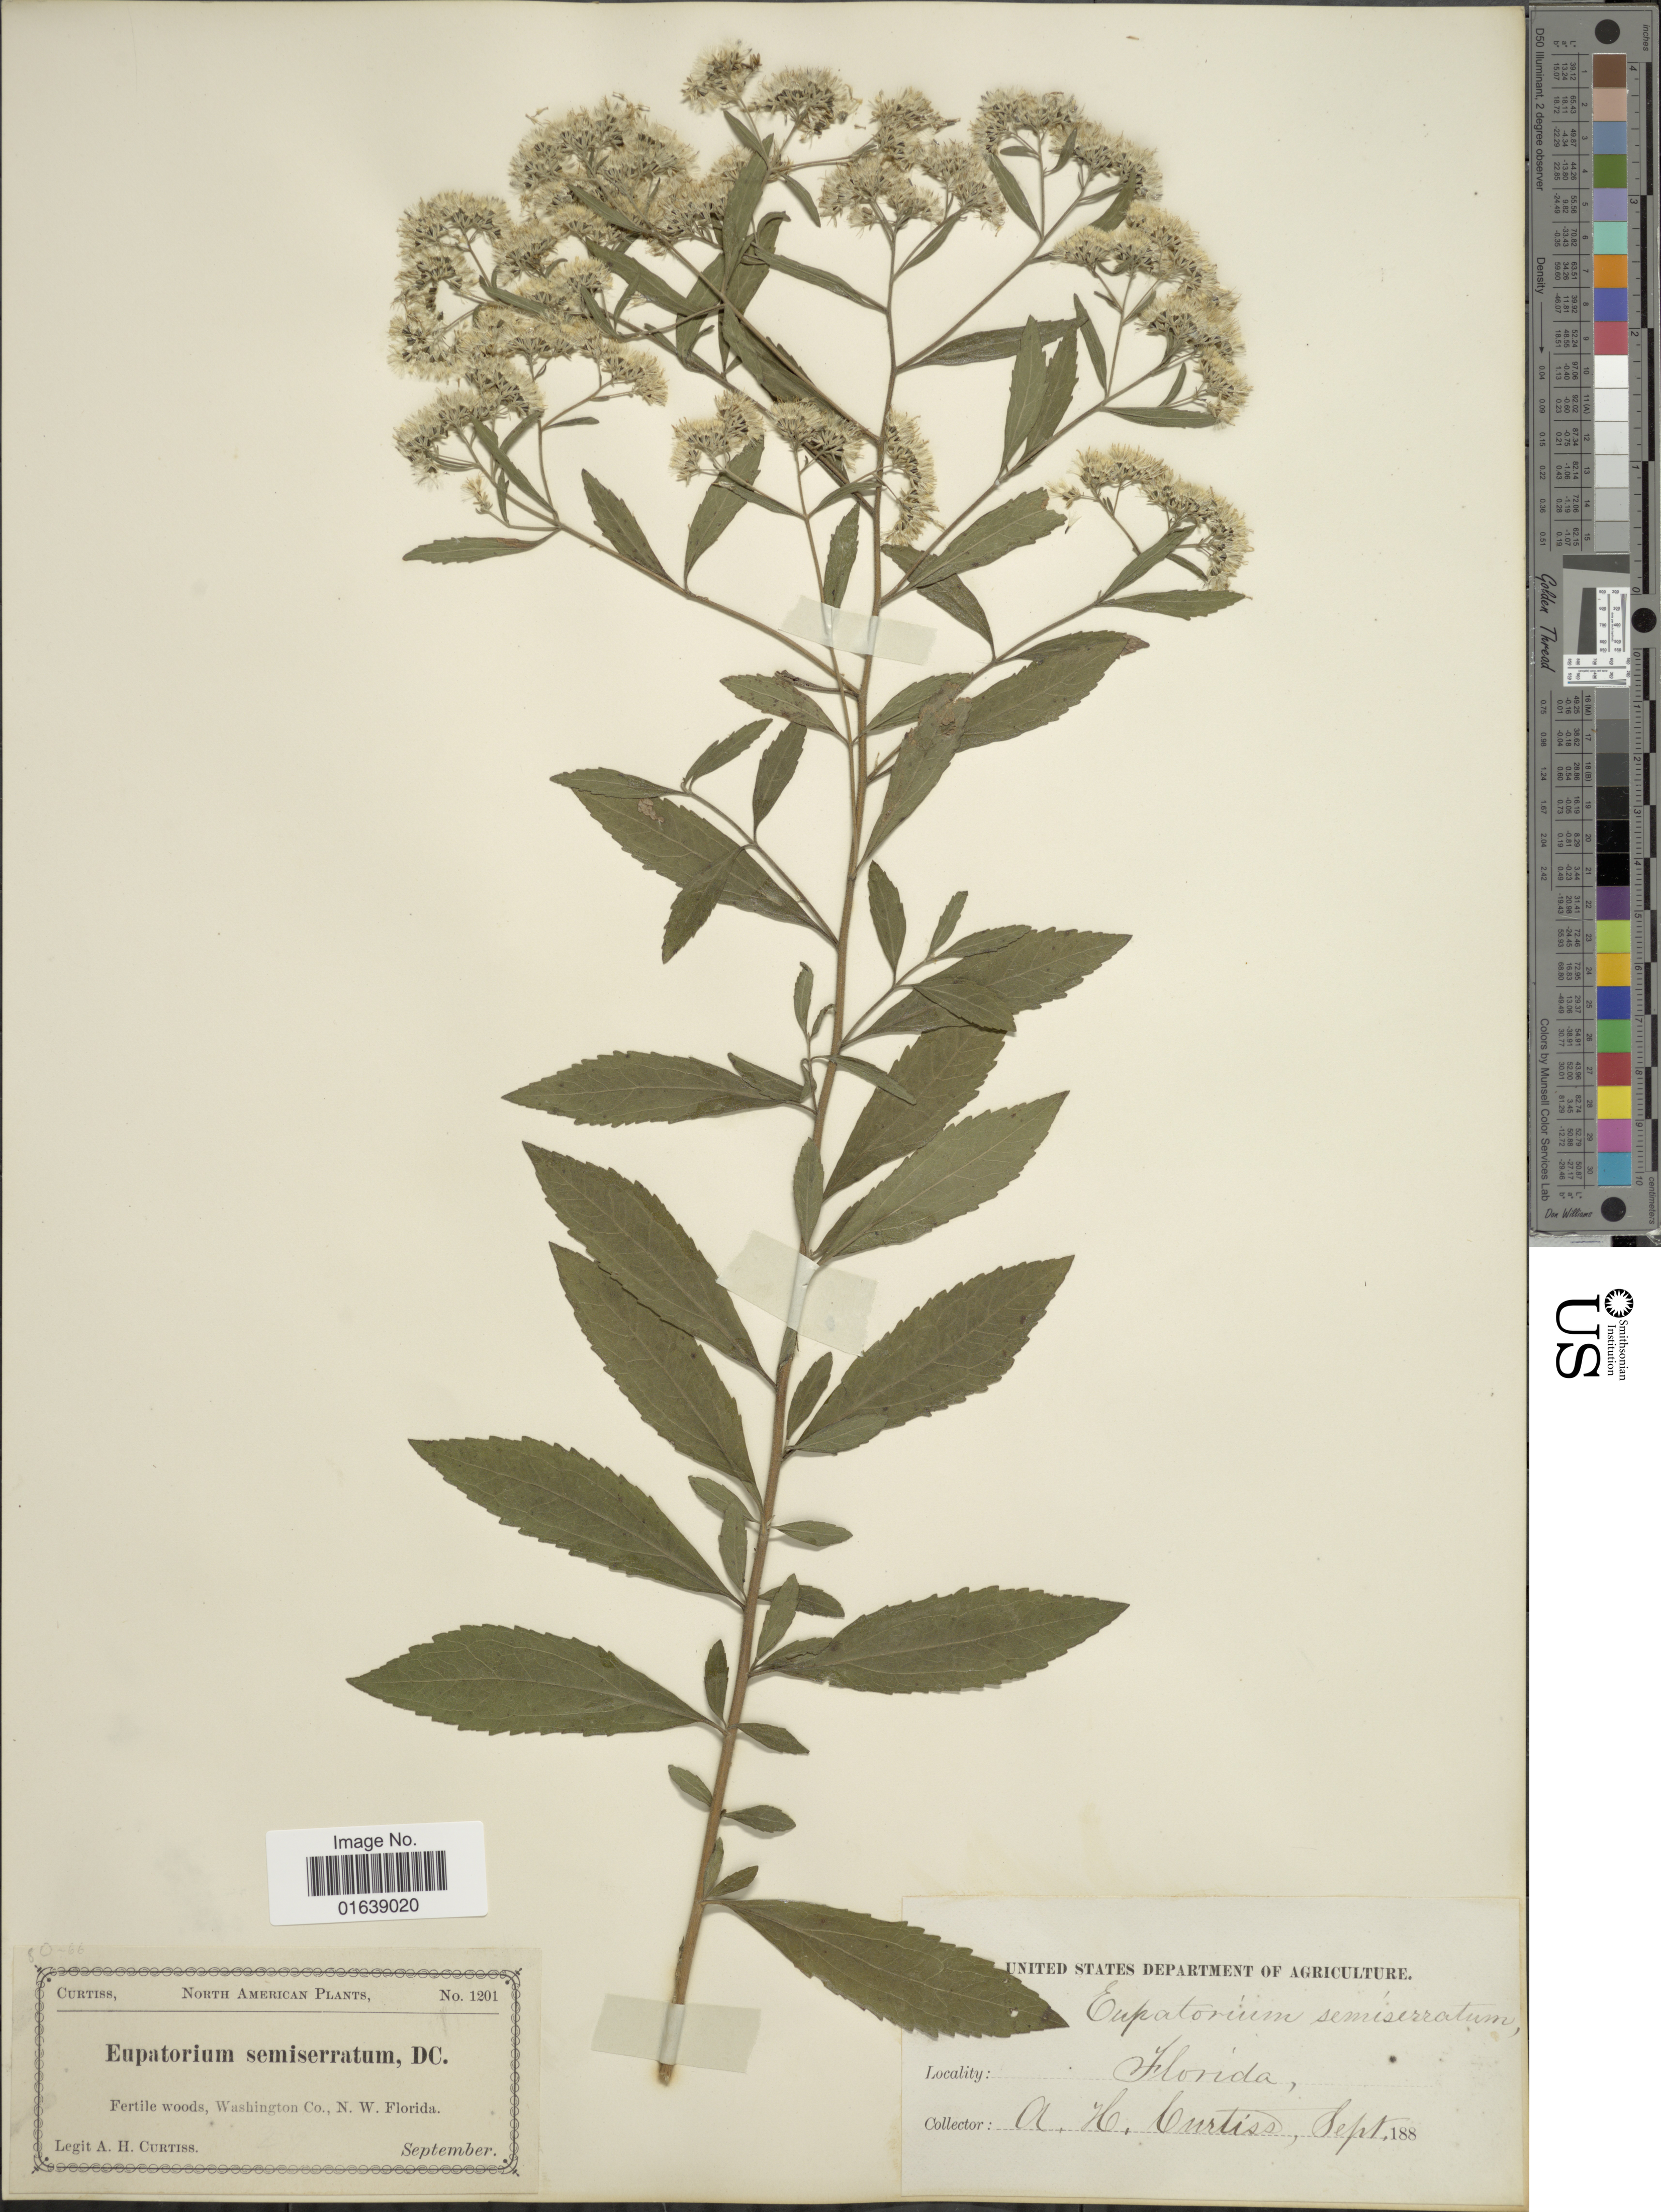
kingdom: Plantae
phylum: Tracheophyta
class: Magnoliopsida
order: Asterales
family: Asteraceae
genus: Eupatorium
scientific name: Eupatorium cuneifolium var. semiserratum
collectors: A. H. Curtiss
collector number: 1201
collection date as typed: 188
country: United States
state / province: Florida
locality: Fertile woods, Washinton Co., N. W. Florida